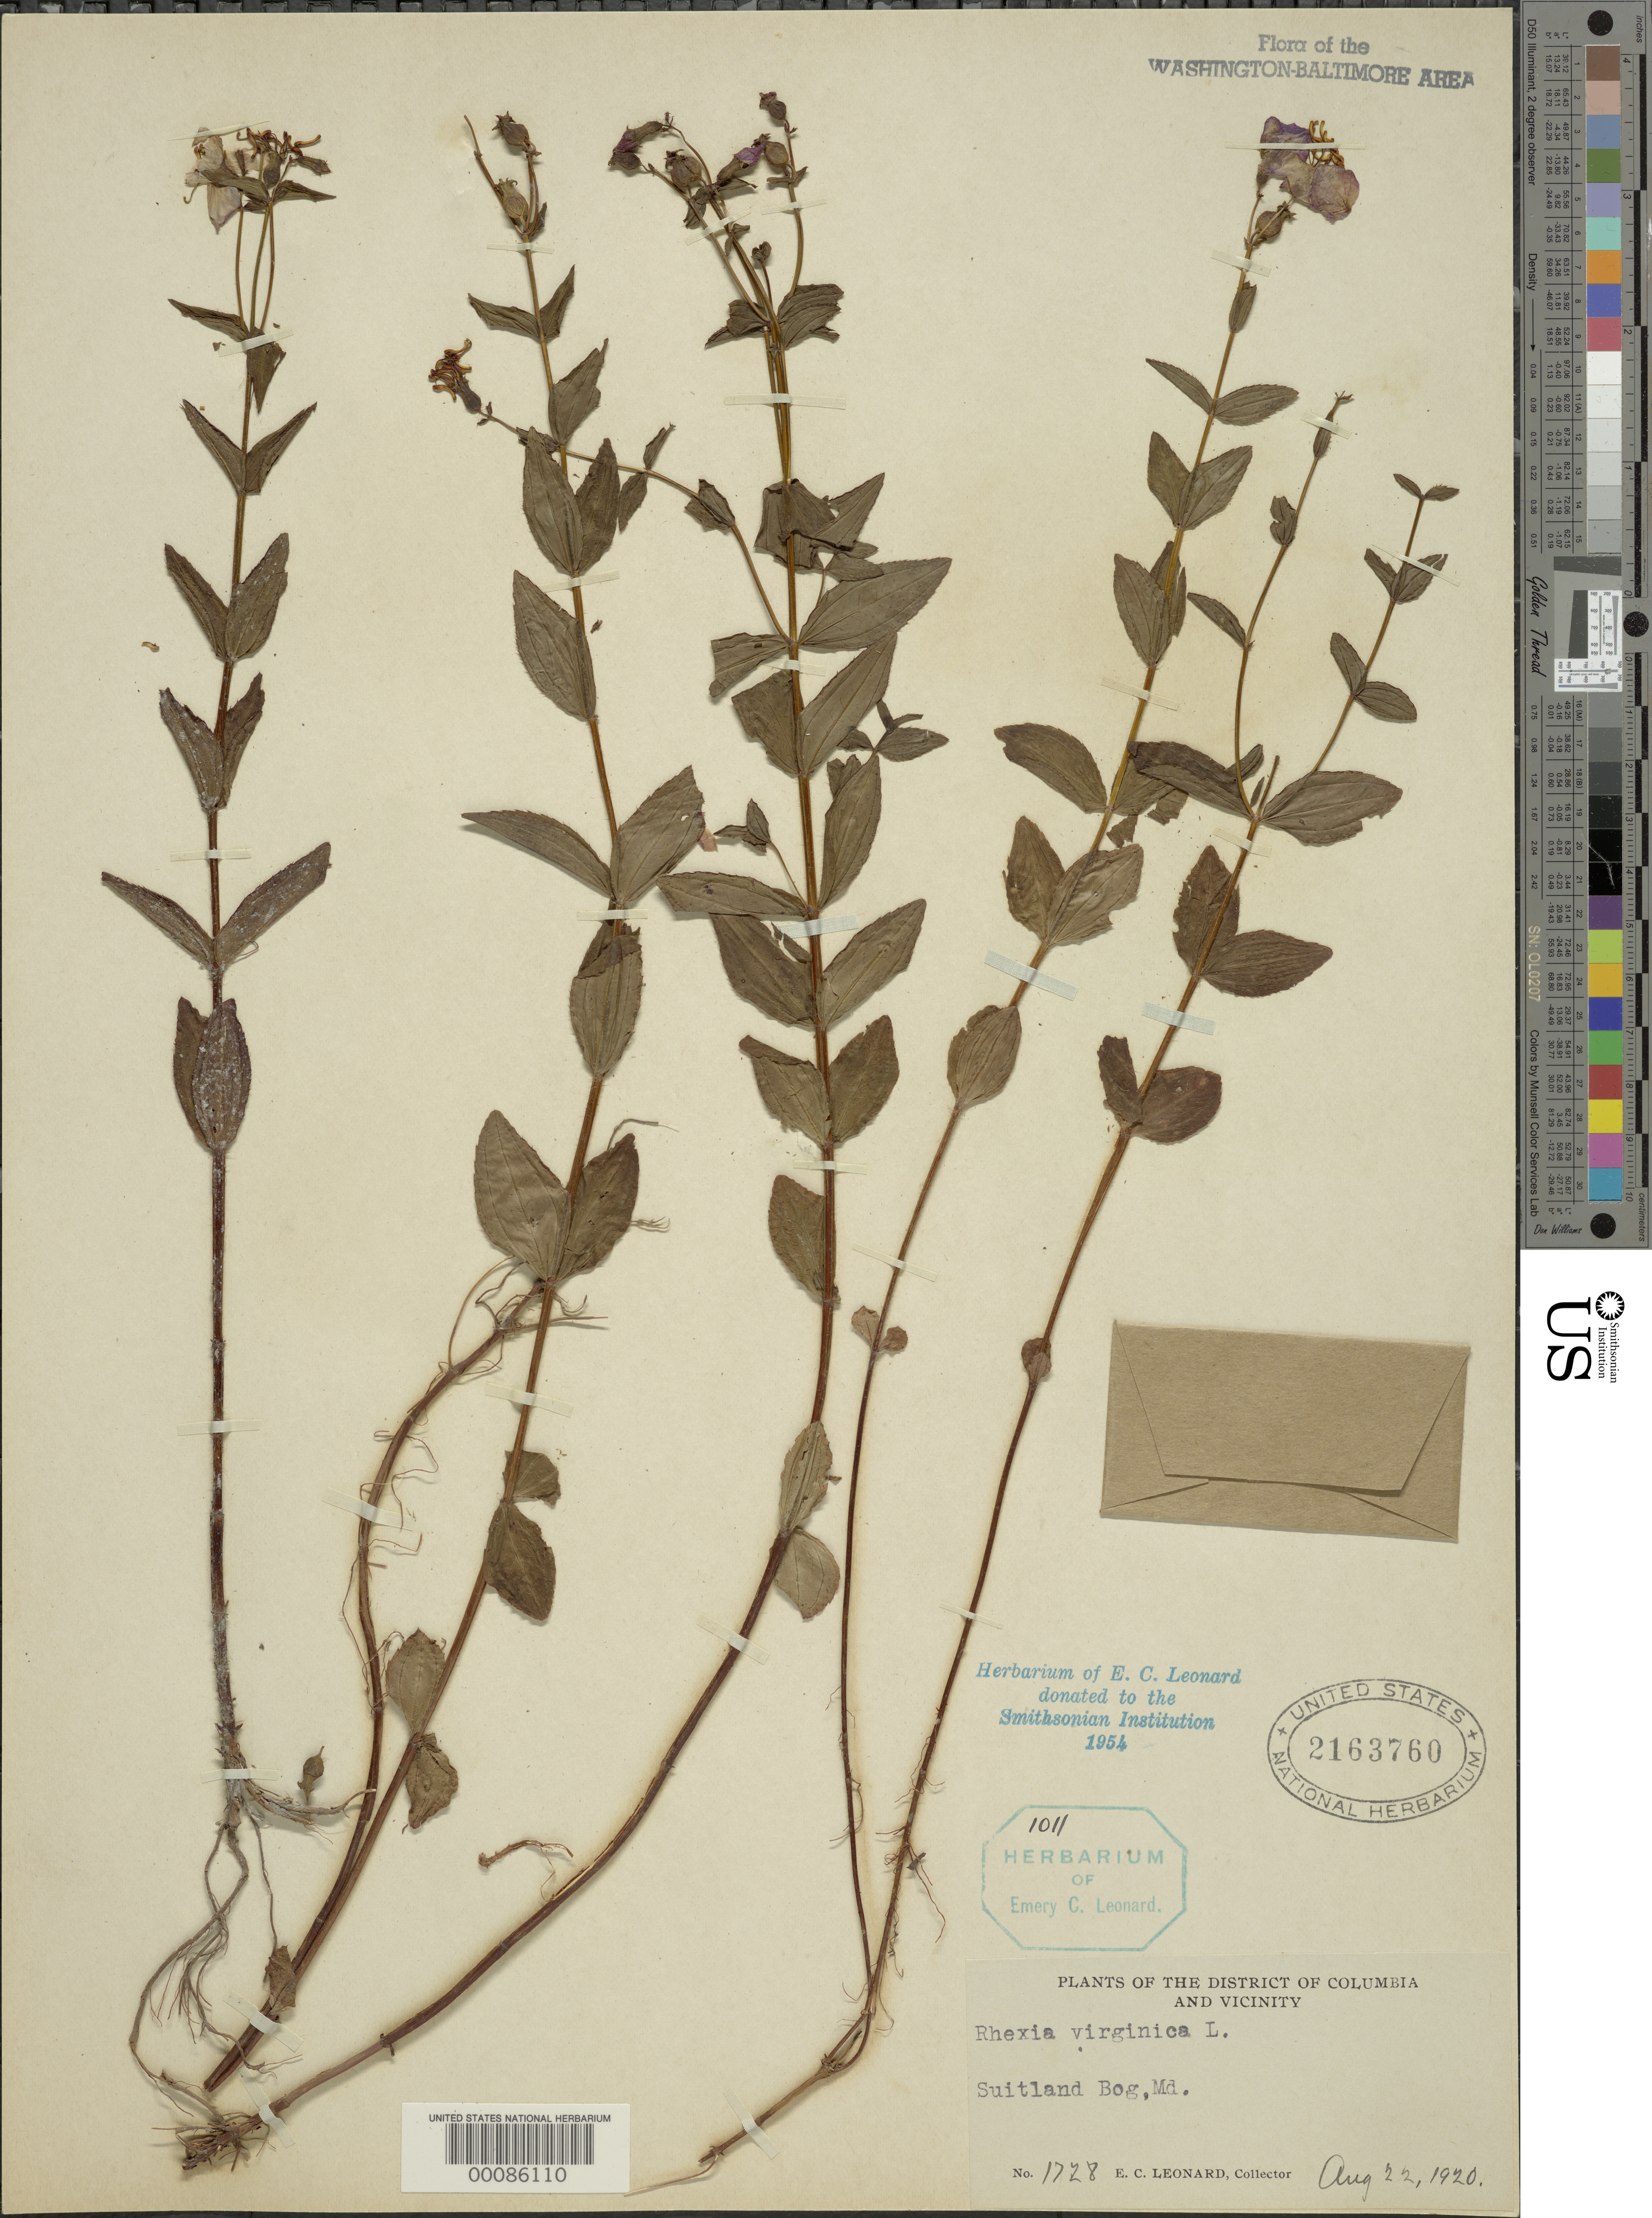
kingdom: Plantae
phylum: Tracheophyta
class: Magnoliopsida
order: Myrtales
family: Melastomataceae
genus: Rhexia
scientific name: Rhexia virginica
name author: L.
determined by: James, C. W.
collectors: E. C. Leonard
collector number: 1728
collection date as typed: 22 Aug 1920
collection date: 1920-08-22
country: United States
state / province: Maryland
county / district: Prince George's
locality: Suitland Bog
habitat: Bog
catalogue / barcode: US 2163760